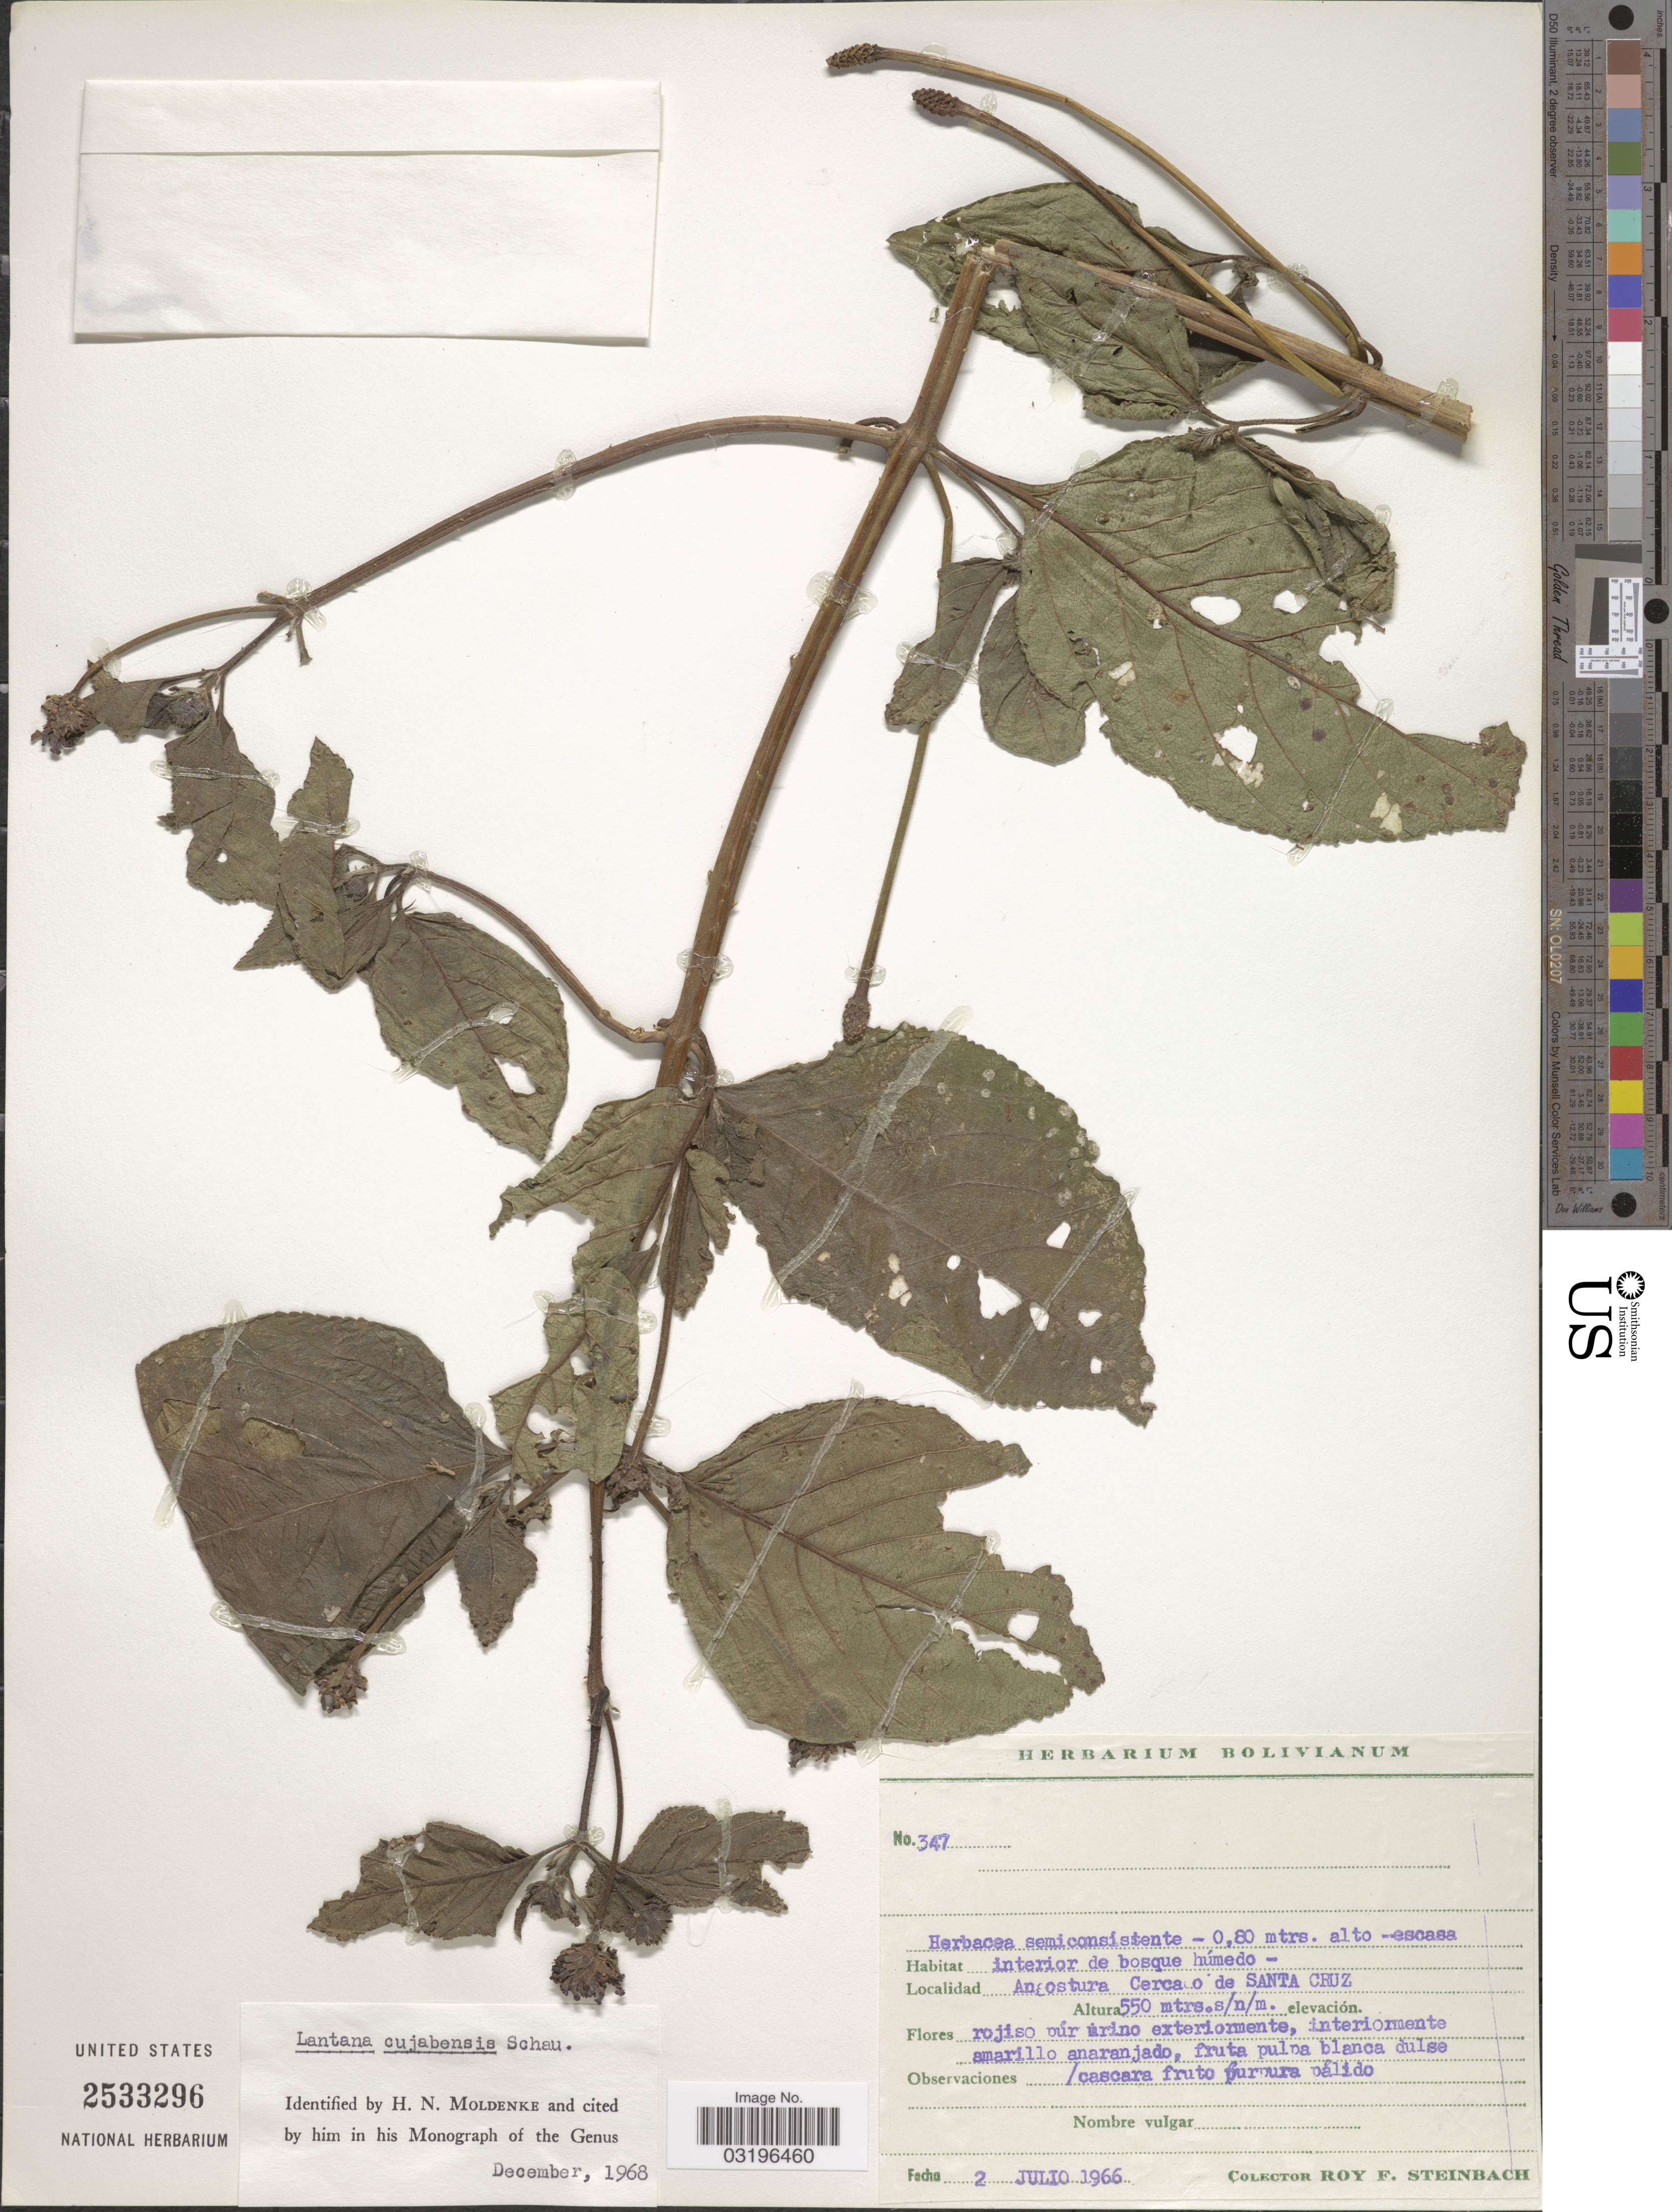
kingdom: Plantae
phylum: Tracheophyta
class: Magnoliopsida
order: Lamiales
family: Verbenaceae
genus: Lantana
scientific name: Lantana cujabensis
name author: Schau.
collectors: R. F. Steinbach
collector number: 347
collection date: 1966-07-02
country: Bolivia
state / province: Santa Cruz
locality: Angostura Cercao de Santa Cruz.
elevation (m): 550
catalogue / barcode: US 2533296